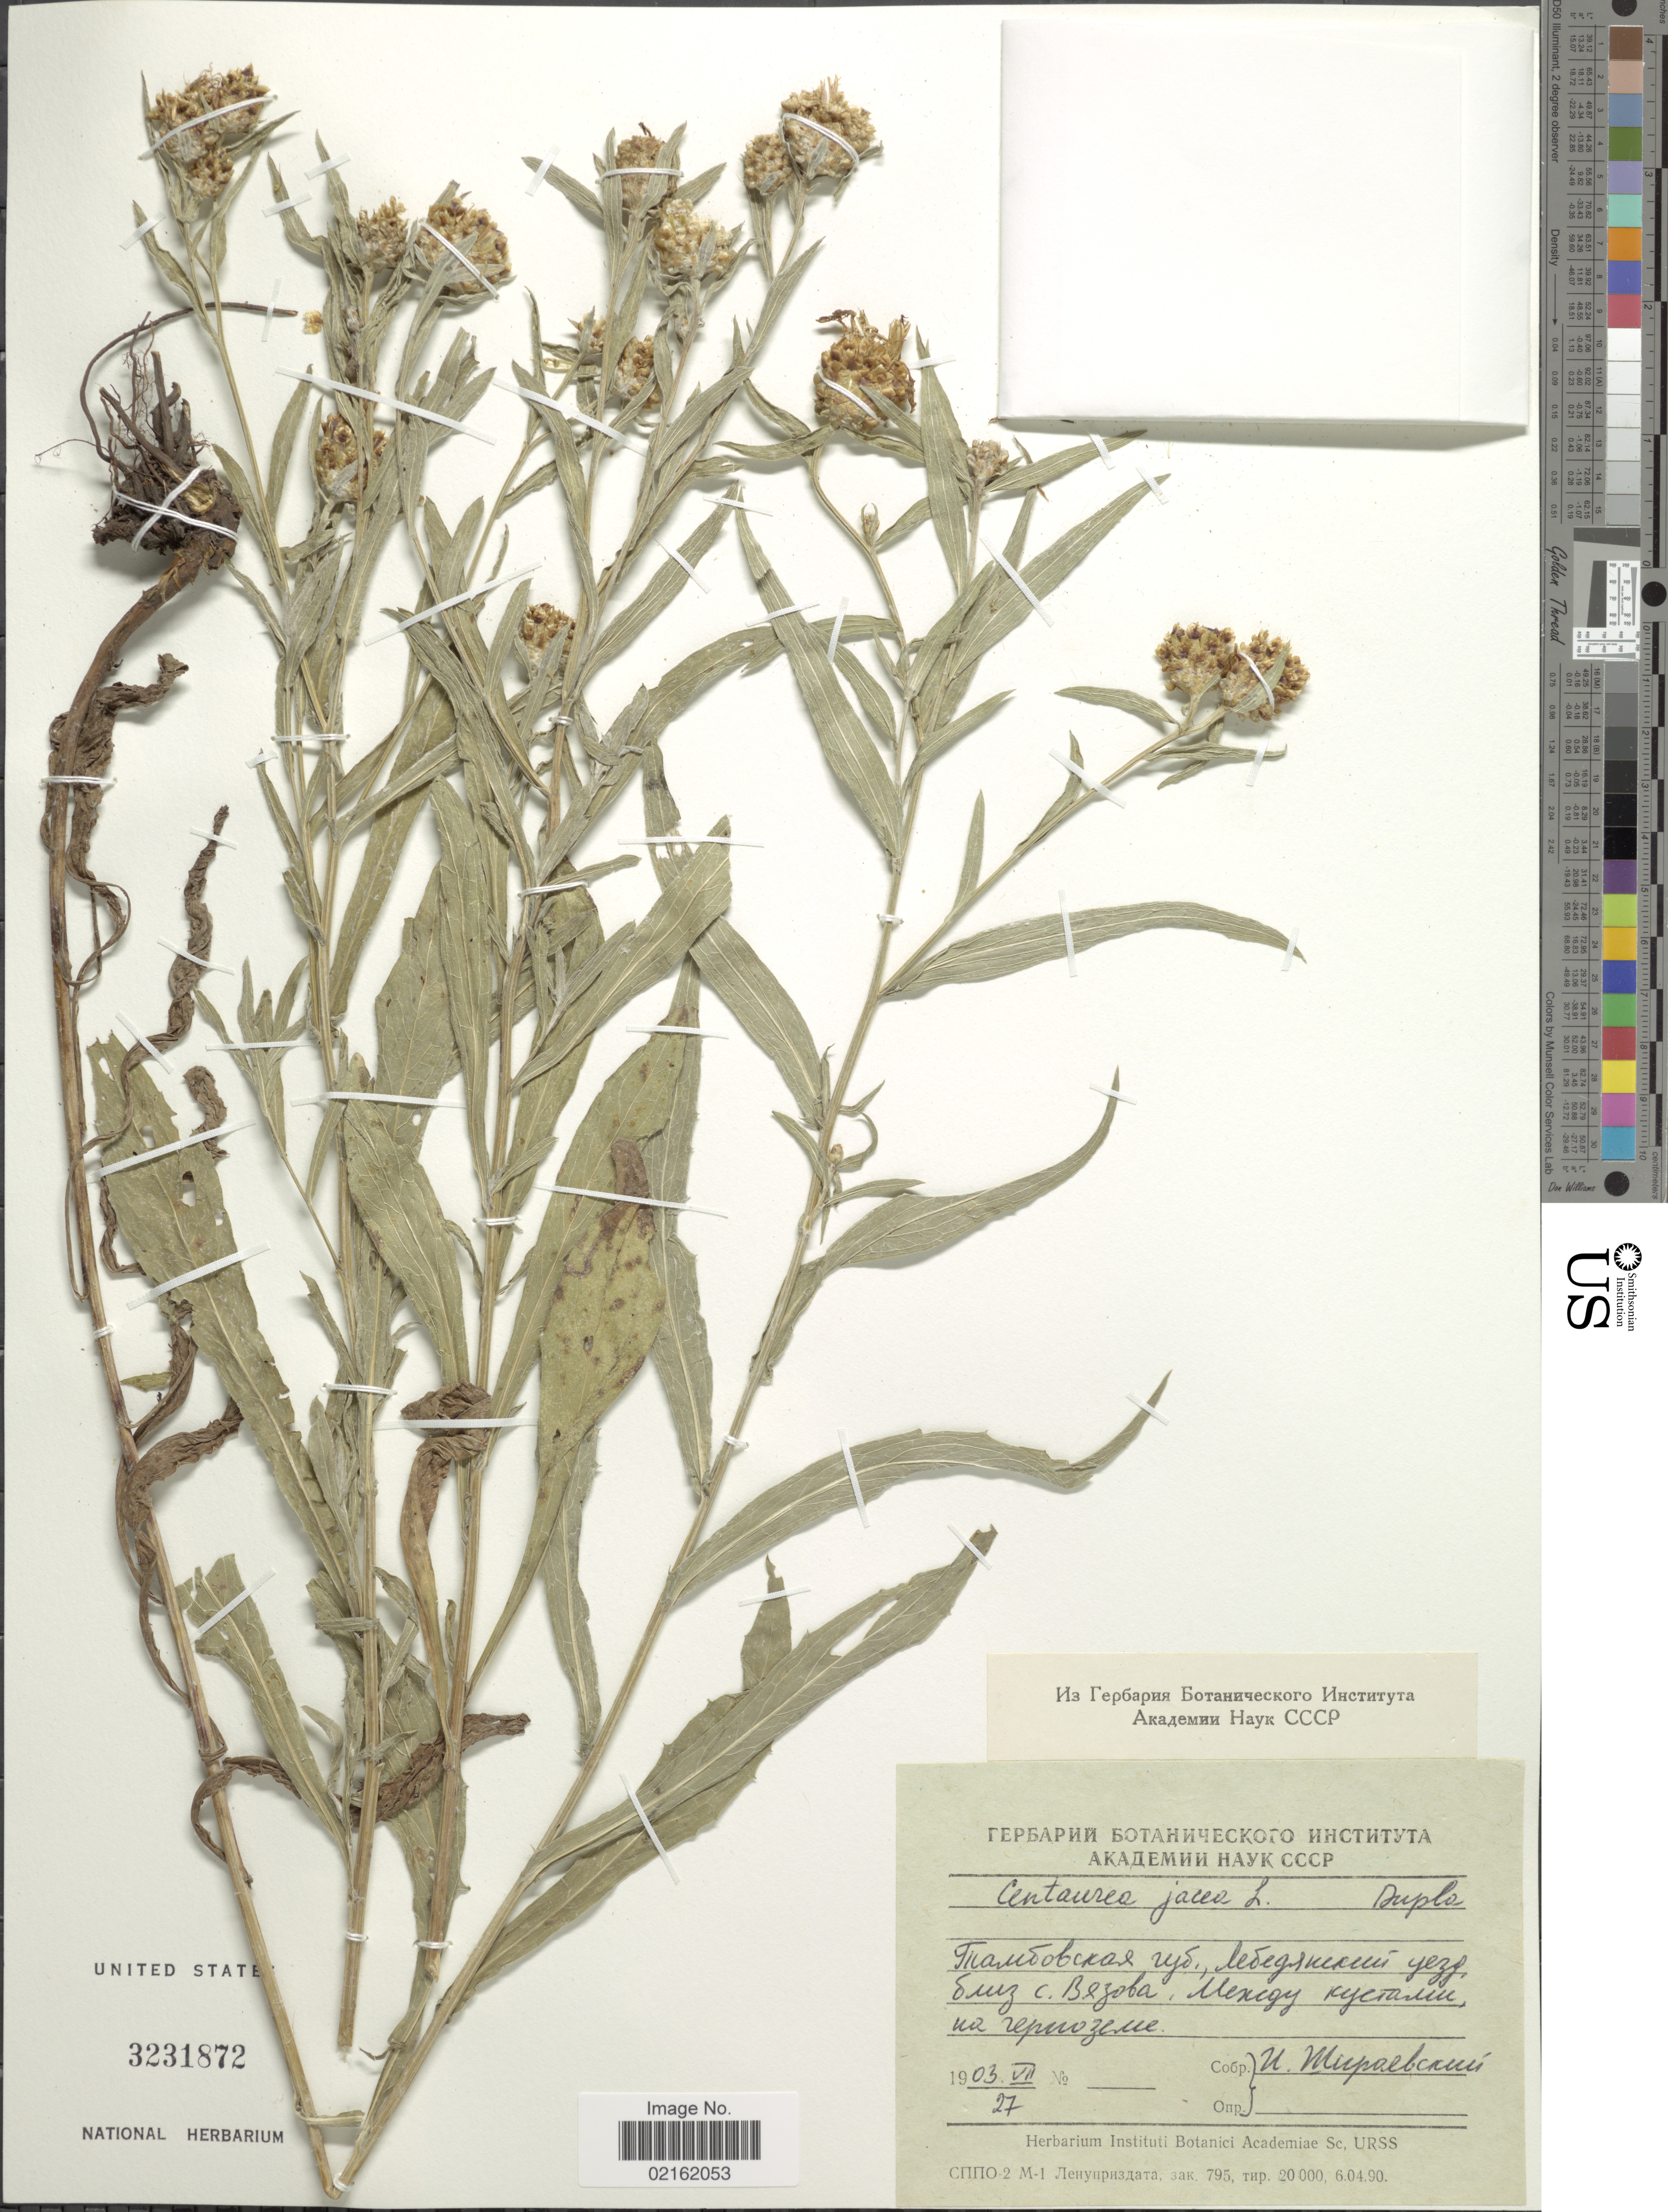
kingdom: Plantae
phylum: Tracheophyta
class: Magnoliopsida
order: Asterales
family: Asteraceae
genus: Centaurea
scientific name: Centaurea jacea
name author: L.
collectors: M. Mupaebcruu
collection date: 1903-07-27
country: Russian Federation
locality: Tiiaeudberas, [illegible text]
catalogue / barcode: US 3231872